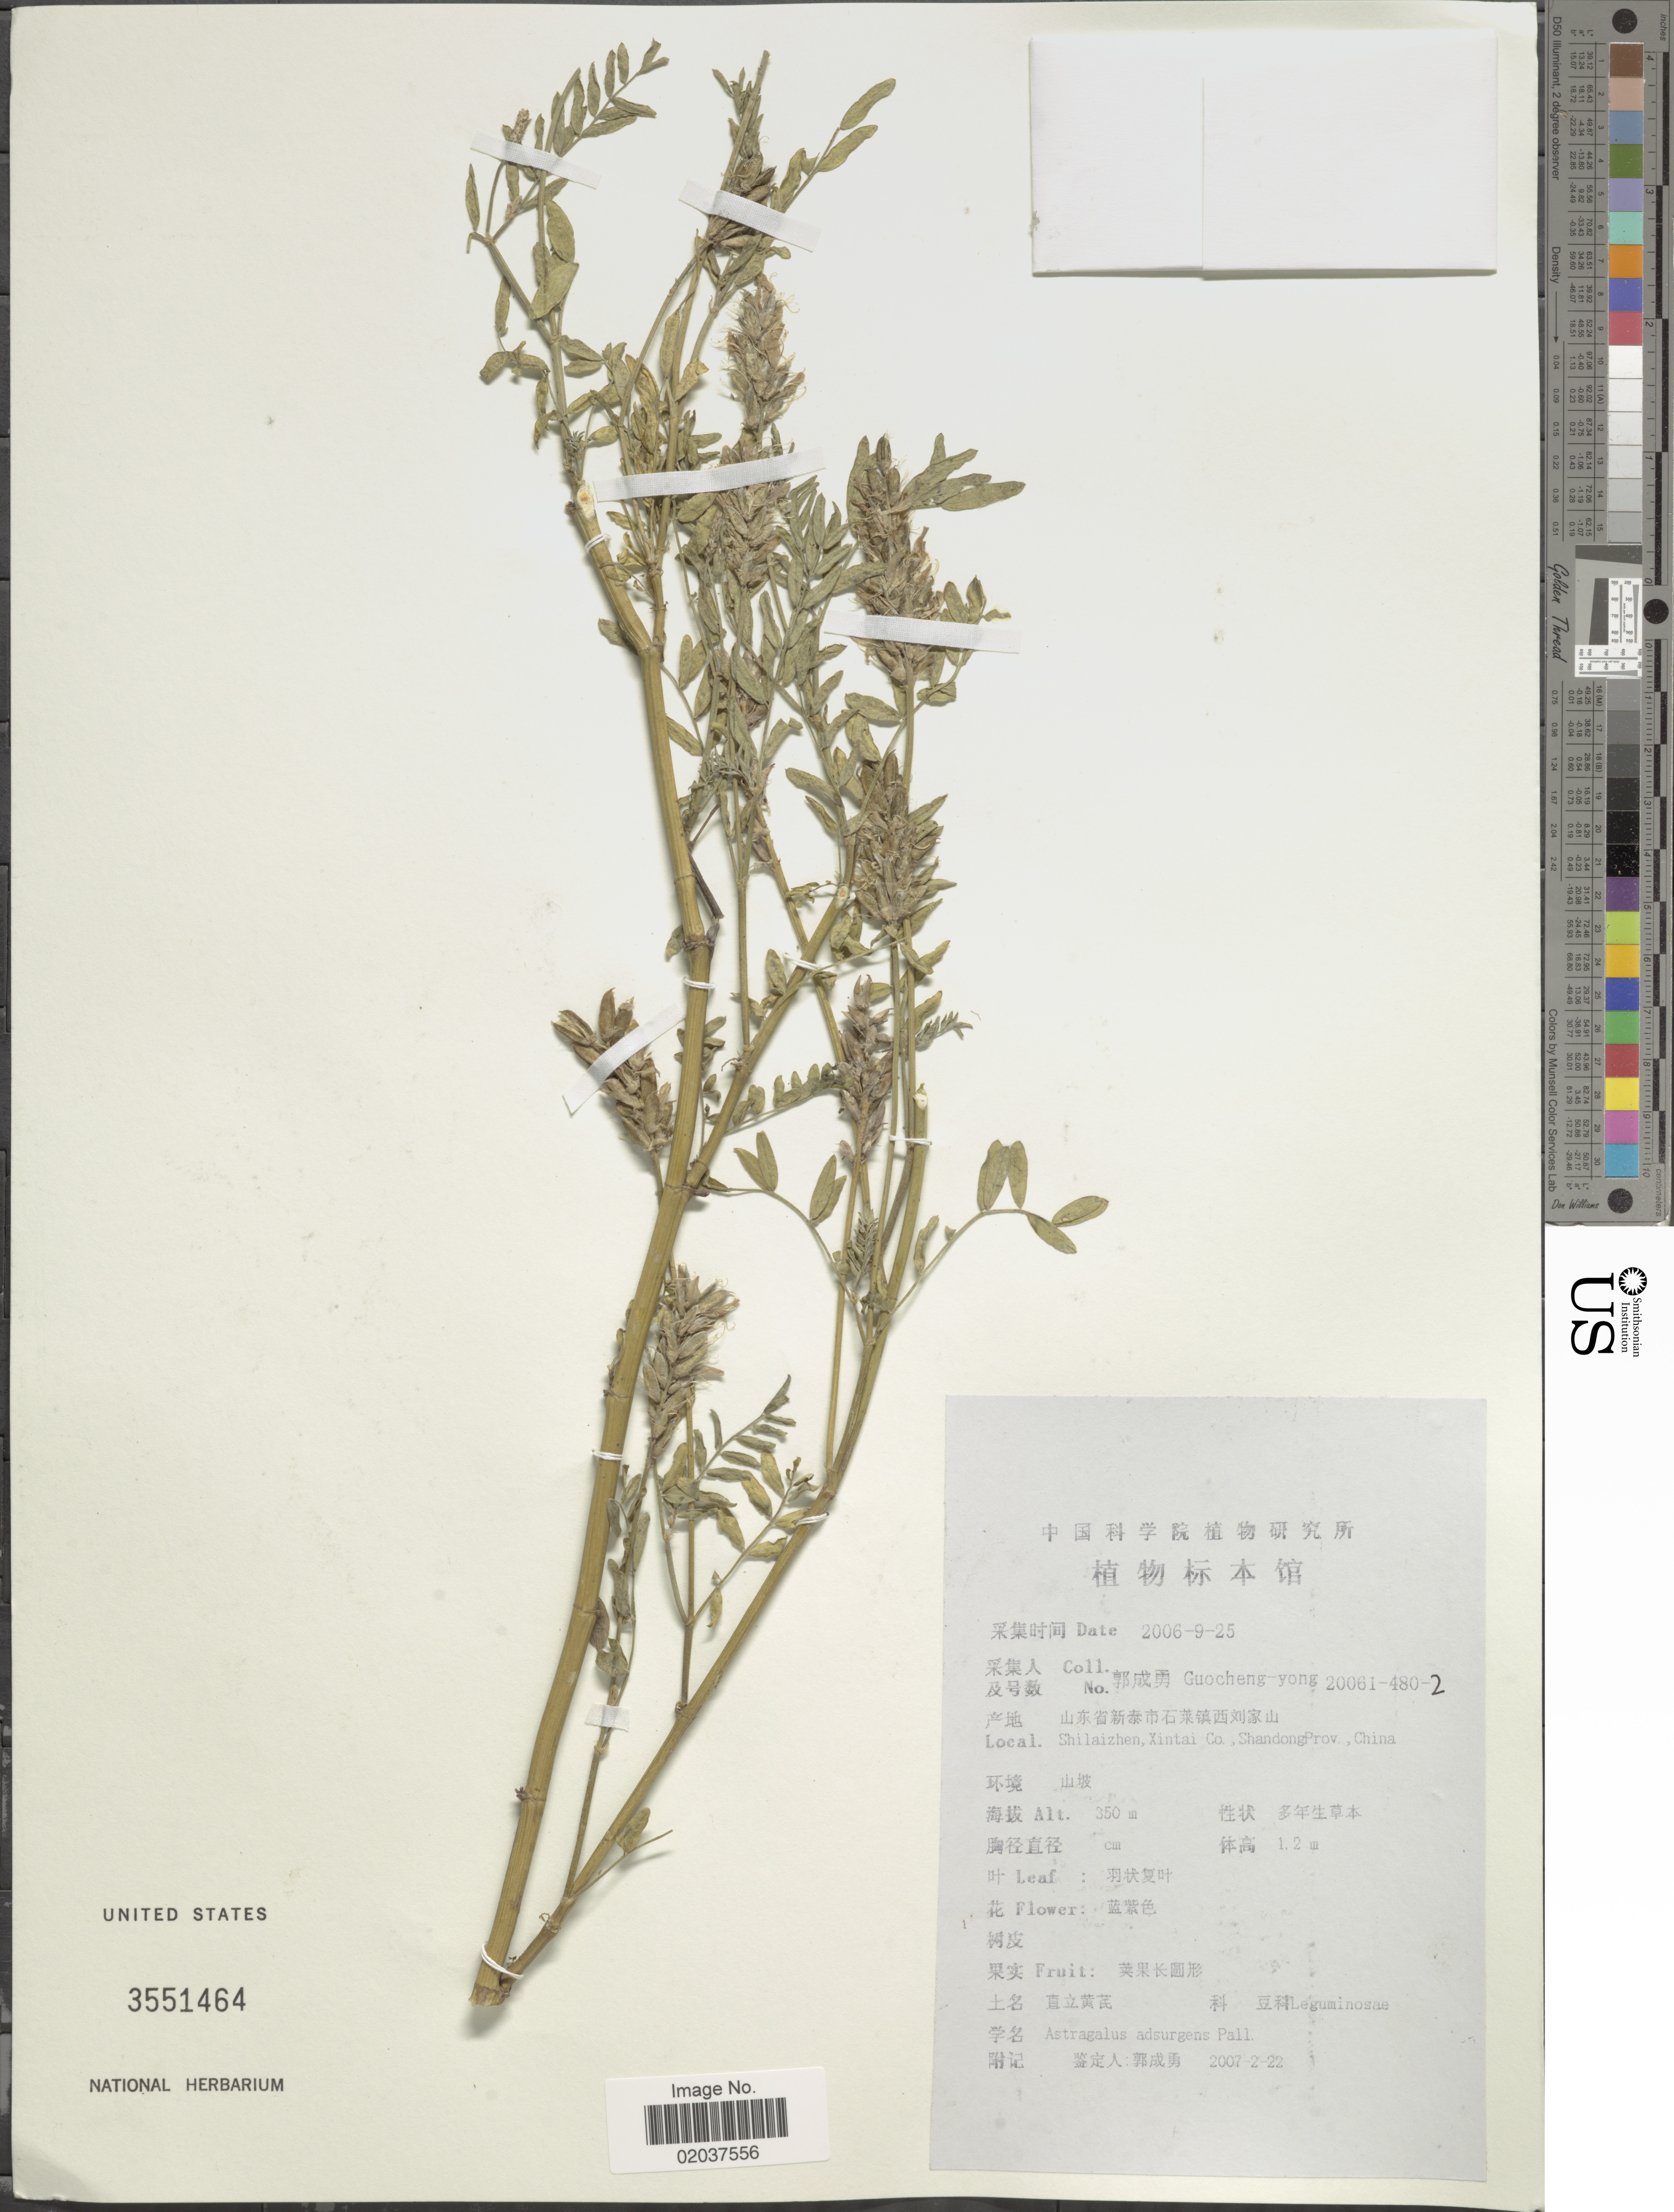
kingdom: Plantae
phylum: Tracheophyta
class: Magnoliopsida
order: Fabales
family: Fabaceae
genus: Astragalus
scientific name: Astragalus adsurgens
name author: Pall.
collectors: Guo cheng-yong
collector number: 20061-480-2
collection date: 2006-09-25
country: China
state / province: Shandong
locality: Shilaizhen, Xintai Co.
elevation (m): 350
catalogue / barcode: US 3551464